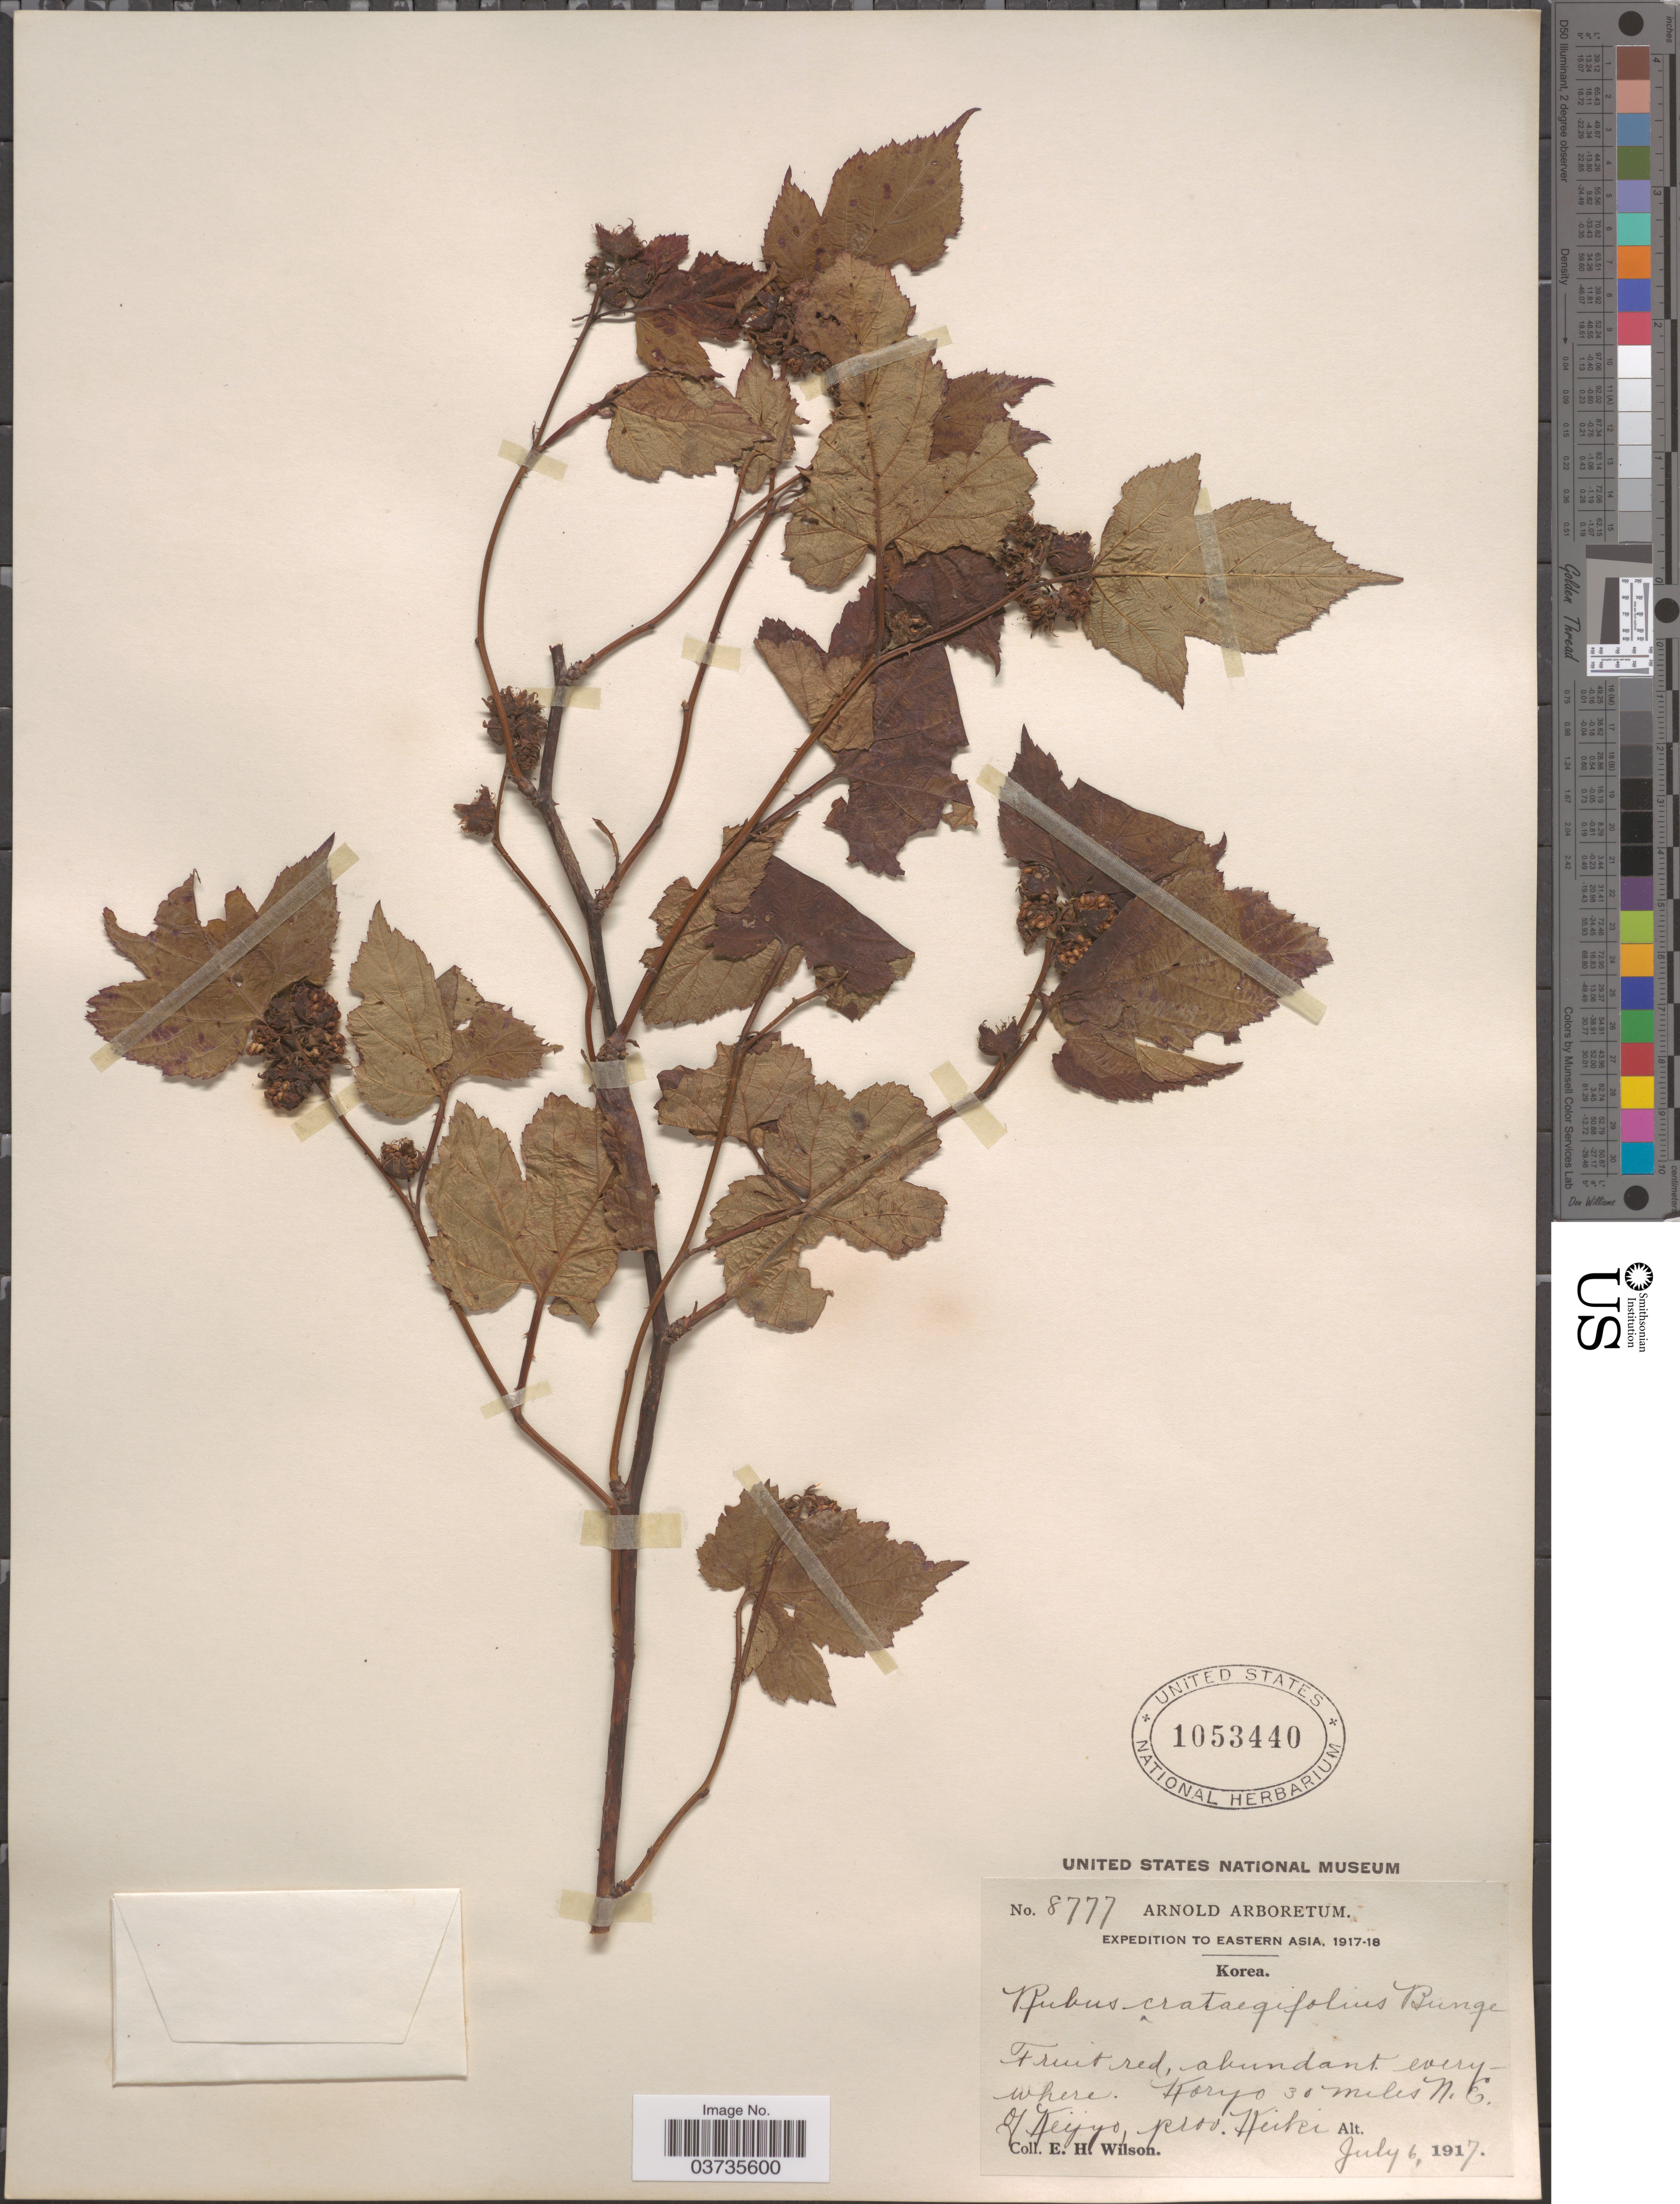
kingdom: Plantae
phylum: Tracheophyta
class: Magnoliopsida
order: Rosales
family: Rosaceae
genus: Rubus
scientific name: Rubus crataegifolius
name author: Bunge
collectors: E. Wilson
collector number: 8777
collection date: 1917-07-06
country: South Korea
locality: Eastern Asia. Koryo 30 miles N.E. of Keijyo, prov. Keiki.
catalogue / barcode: US 1053440